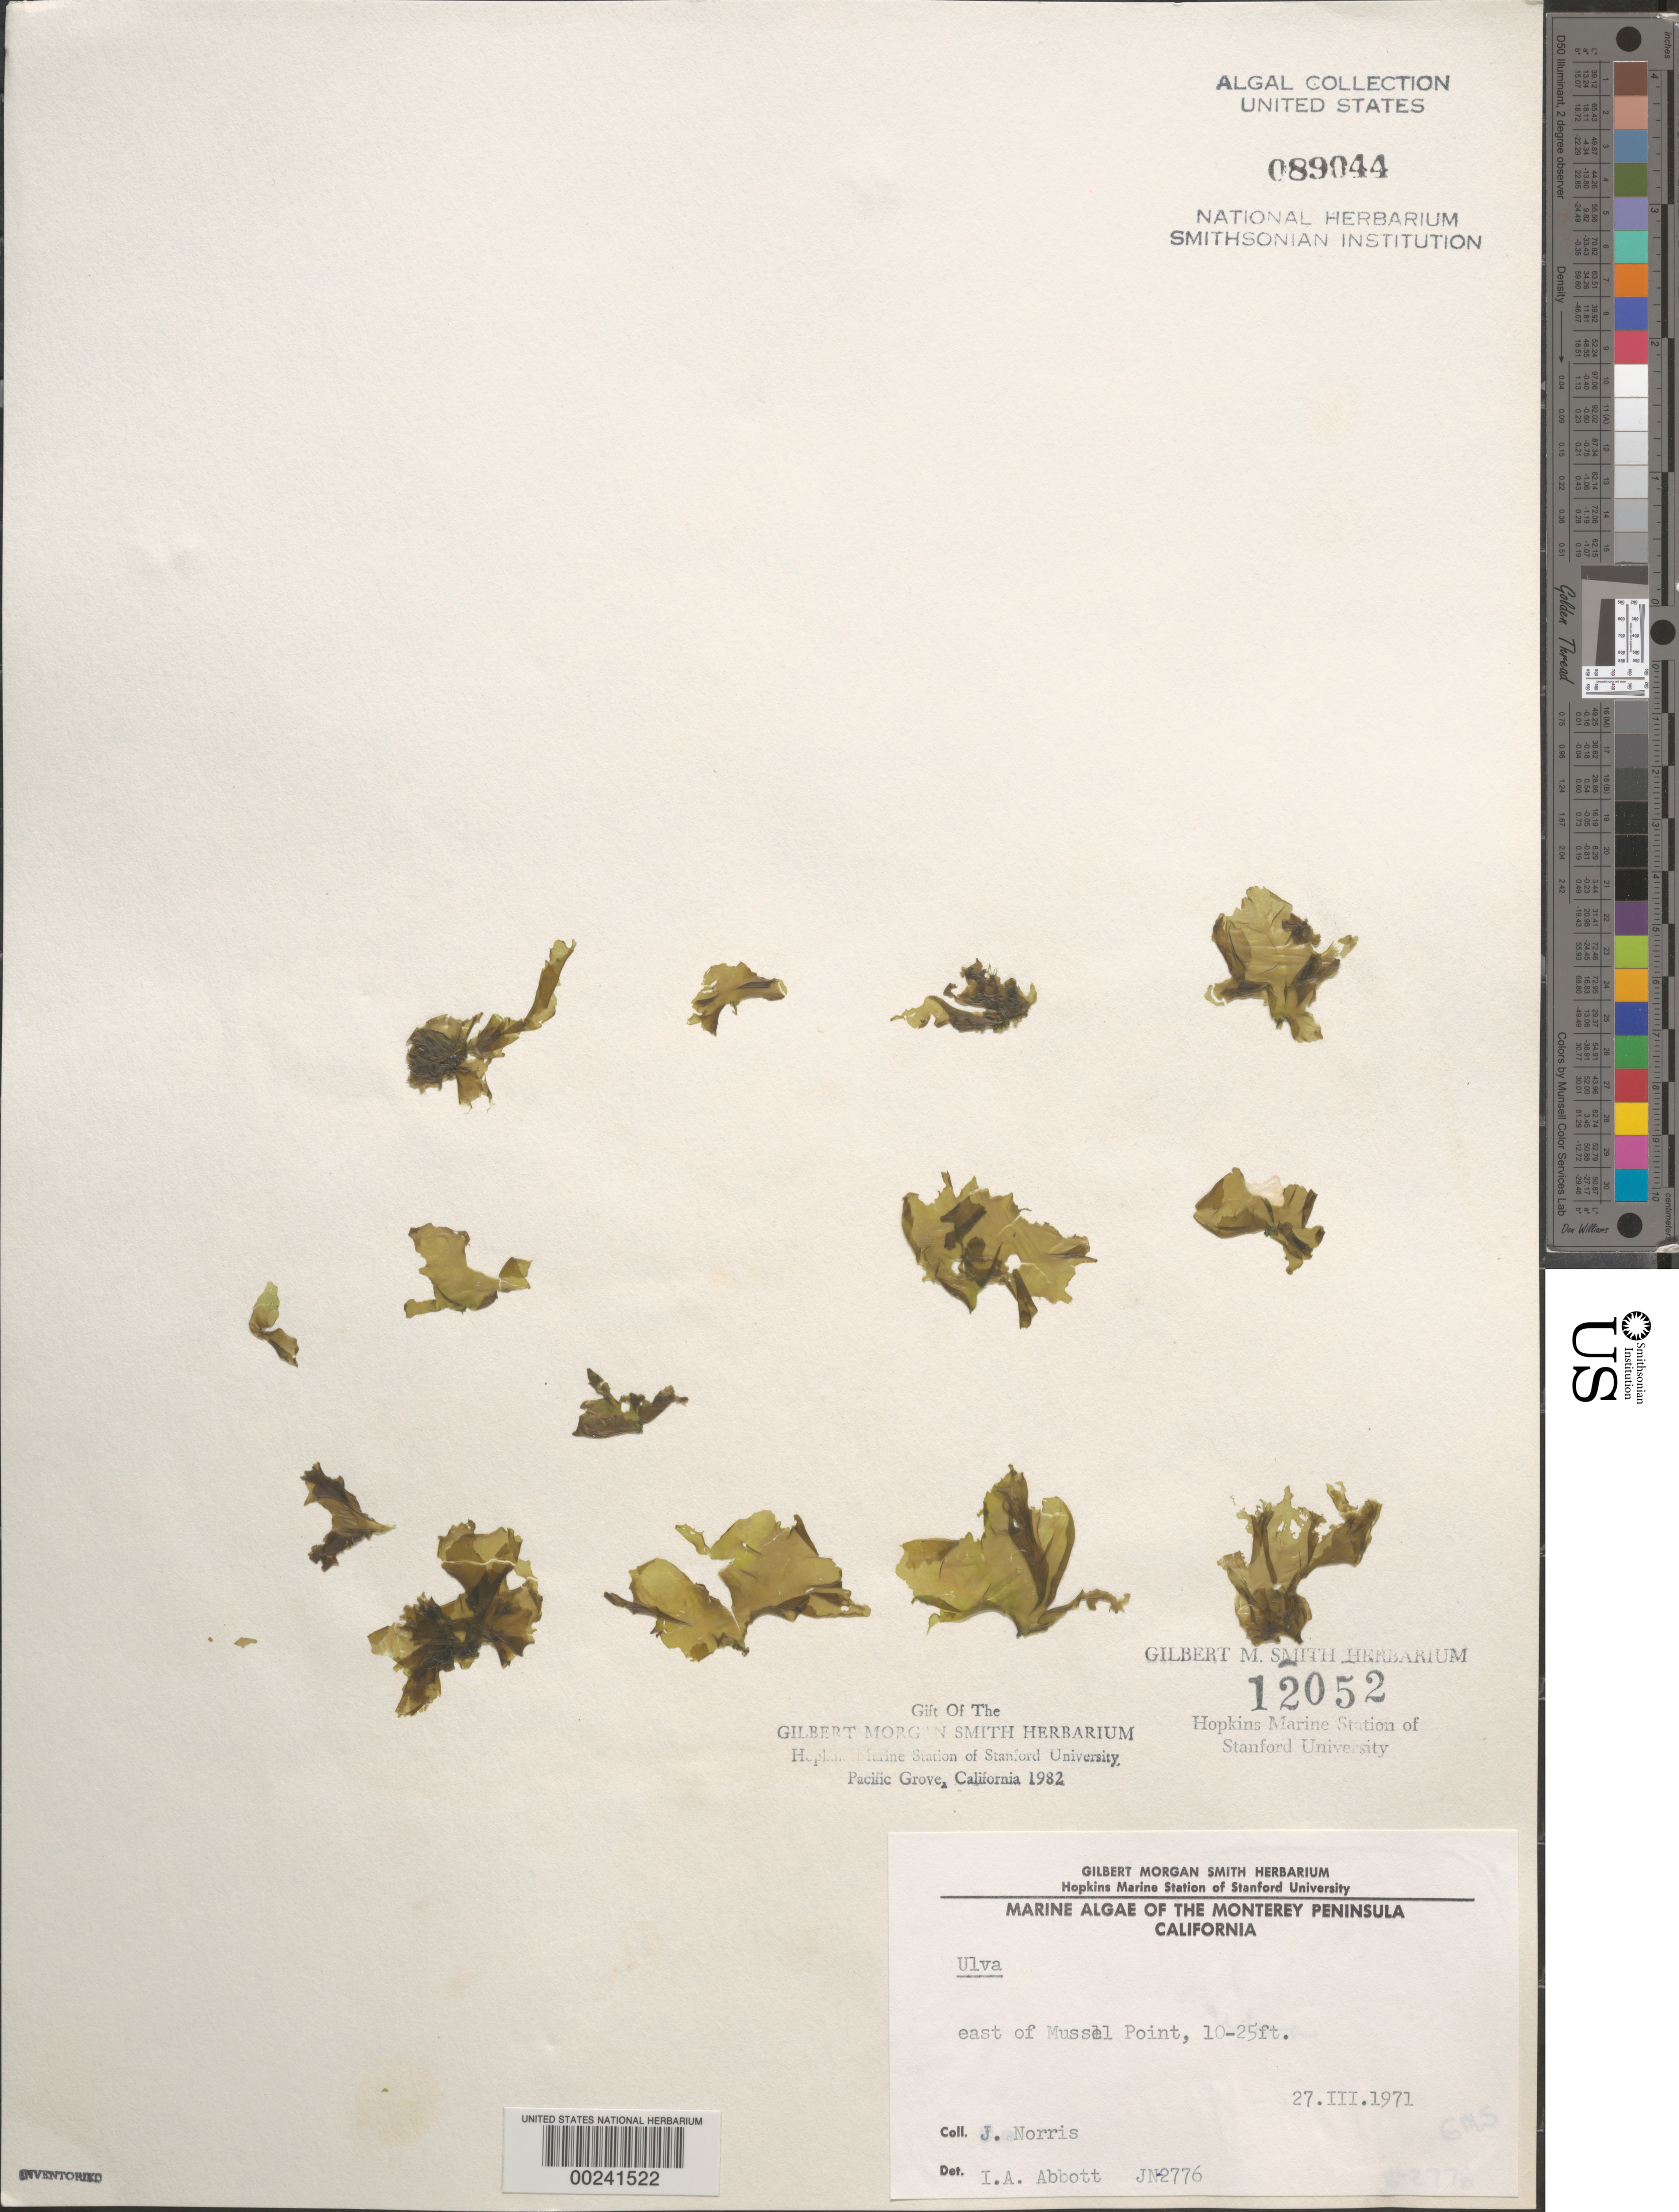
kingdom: Plantae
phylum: Chlorophyta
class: Ulvophyceae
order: Ulvales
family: Ulvaceae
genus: Ulva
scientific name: Ulva sp.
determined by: Abbott, Isabella A.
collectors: J. N. Norris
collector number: JN-2776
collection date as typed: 27 Mar 1971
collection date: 1971-03-27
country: United States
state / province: California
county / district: Monterey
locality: East of Mussel Point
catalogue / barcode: US 89044